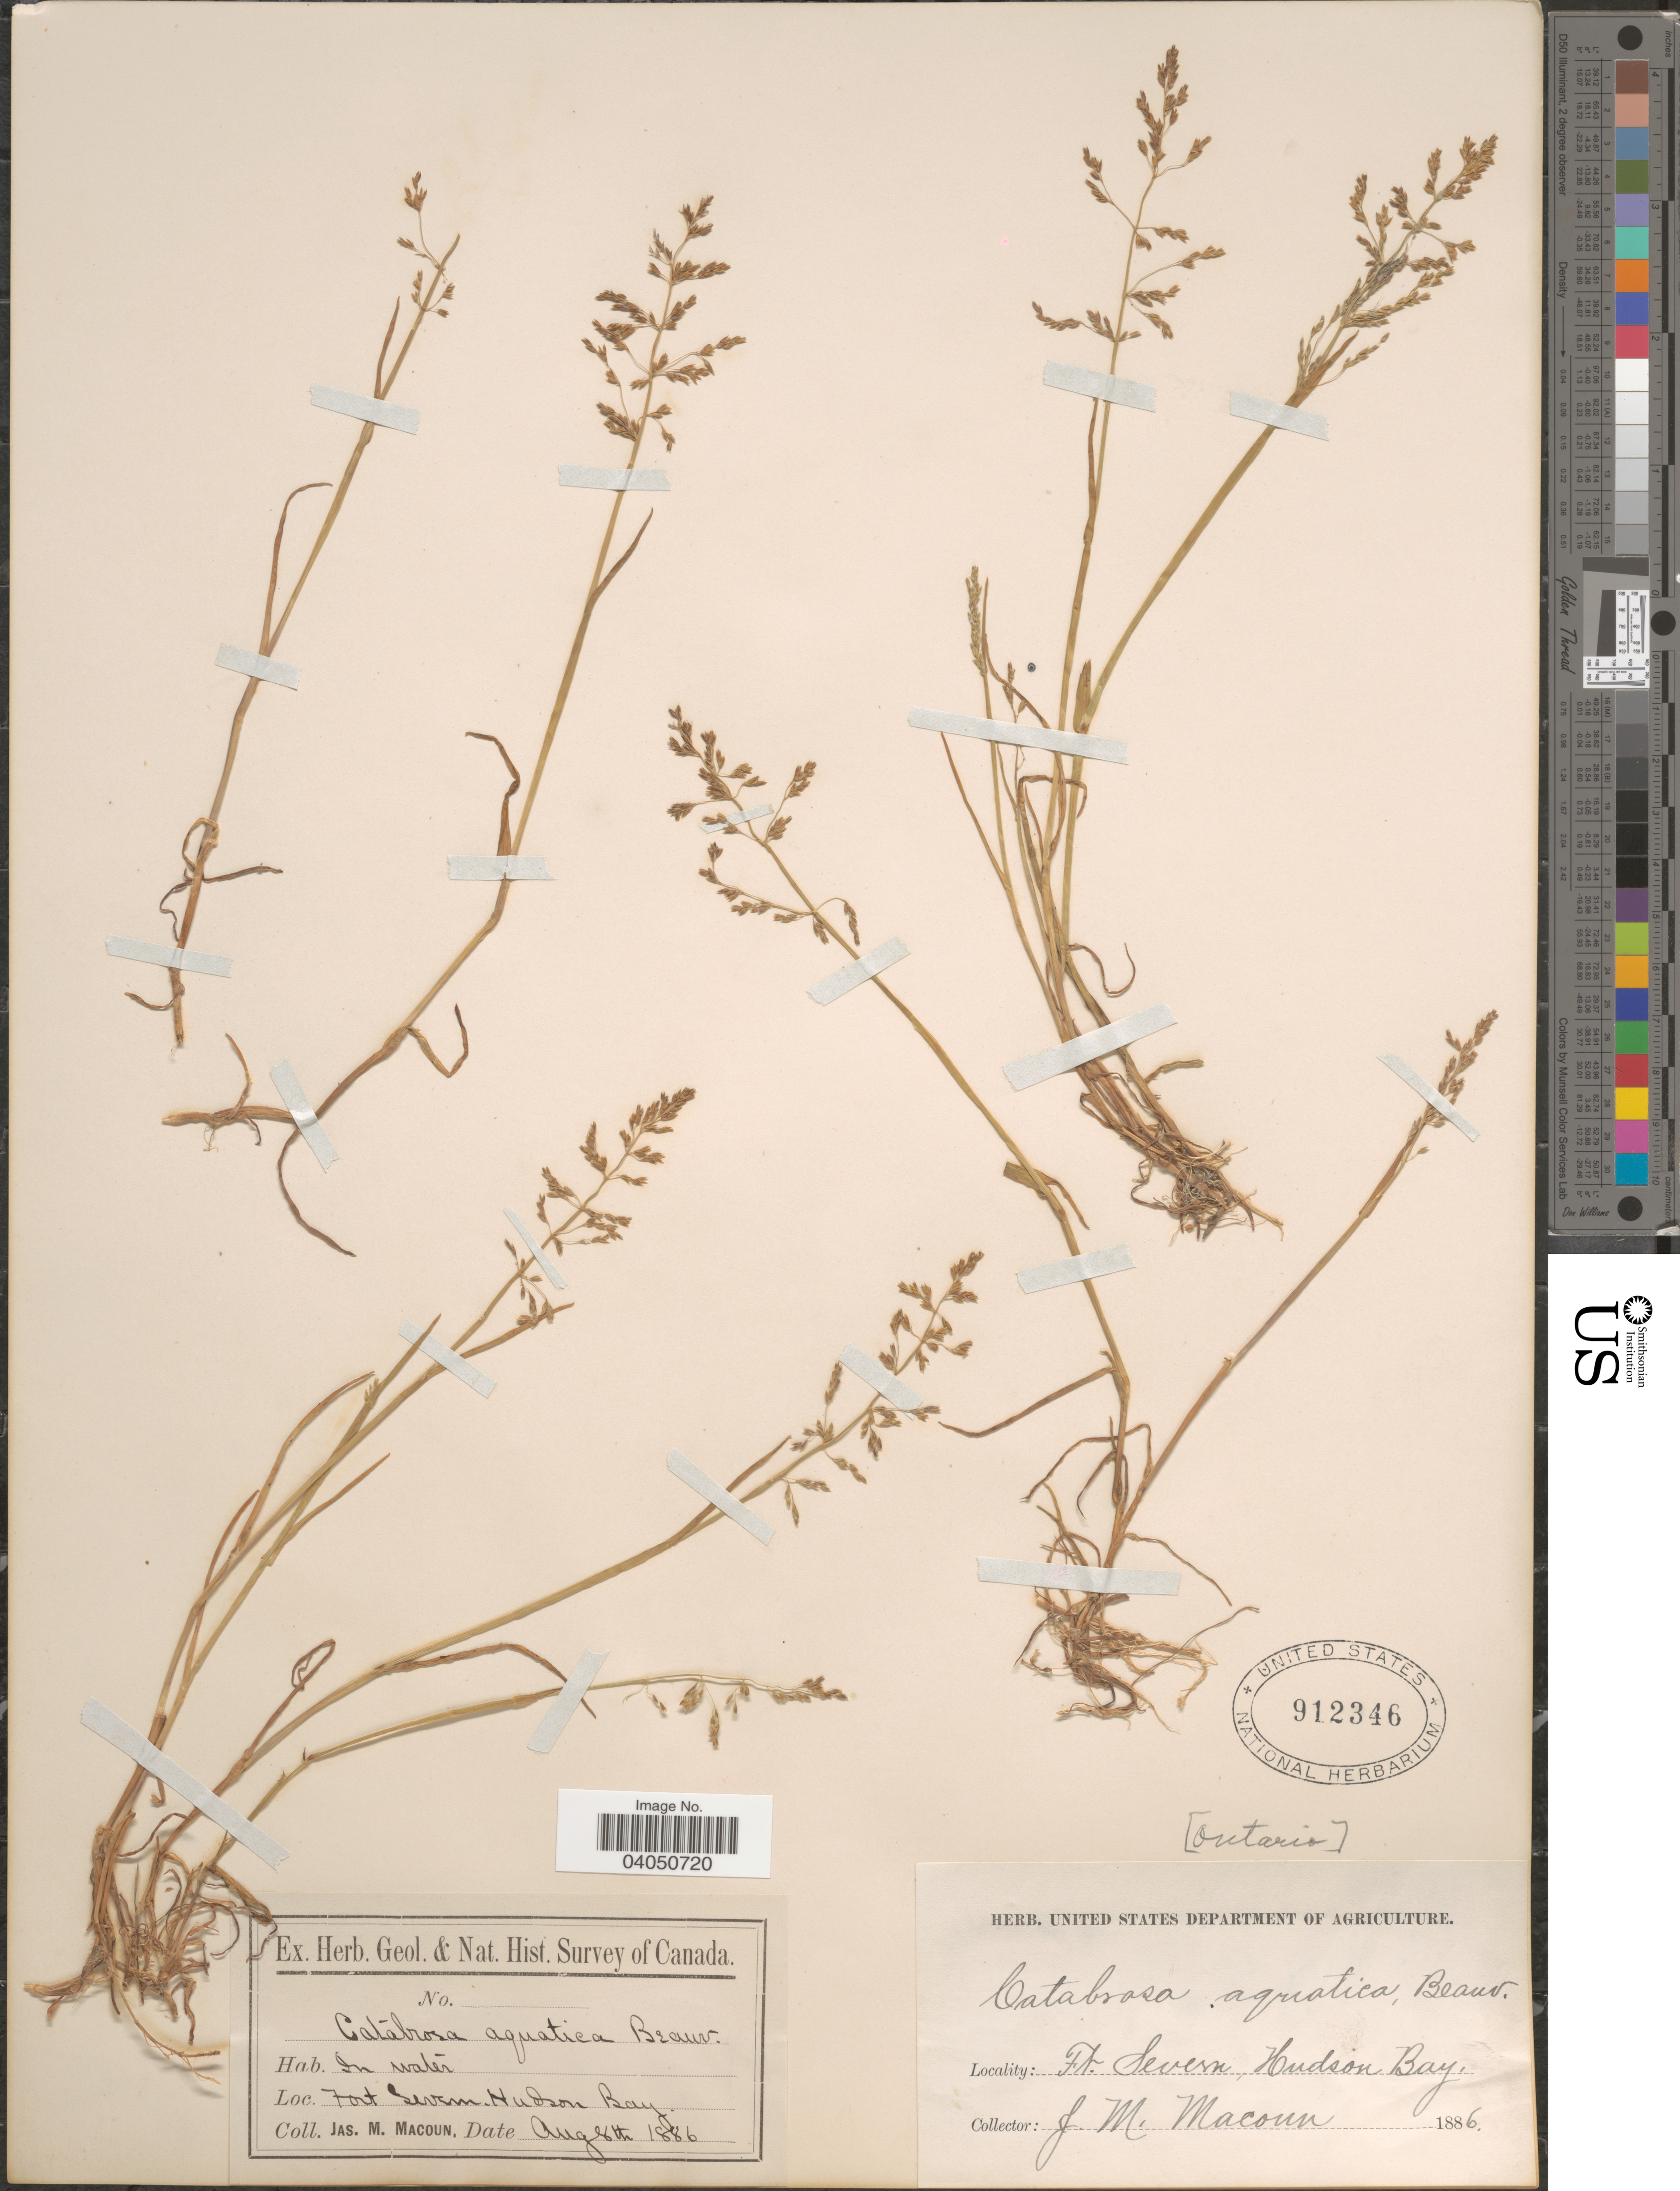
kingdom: Plantae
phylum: Tracheophyta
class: Liliopsida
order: Poales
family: Poaceae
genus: Catabrosa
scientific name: Catabrosa aquatica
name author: (L.) P. Beauv.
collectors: J. M. Macoun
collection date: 1886-08-08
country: Canada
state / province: Ontario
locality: Fort Severn, Hudson Bay.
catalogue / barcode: US 912346